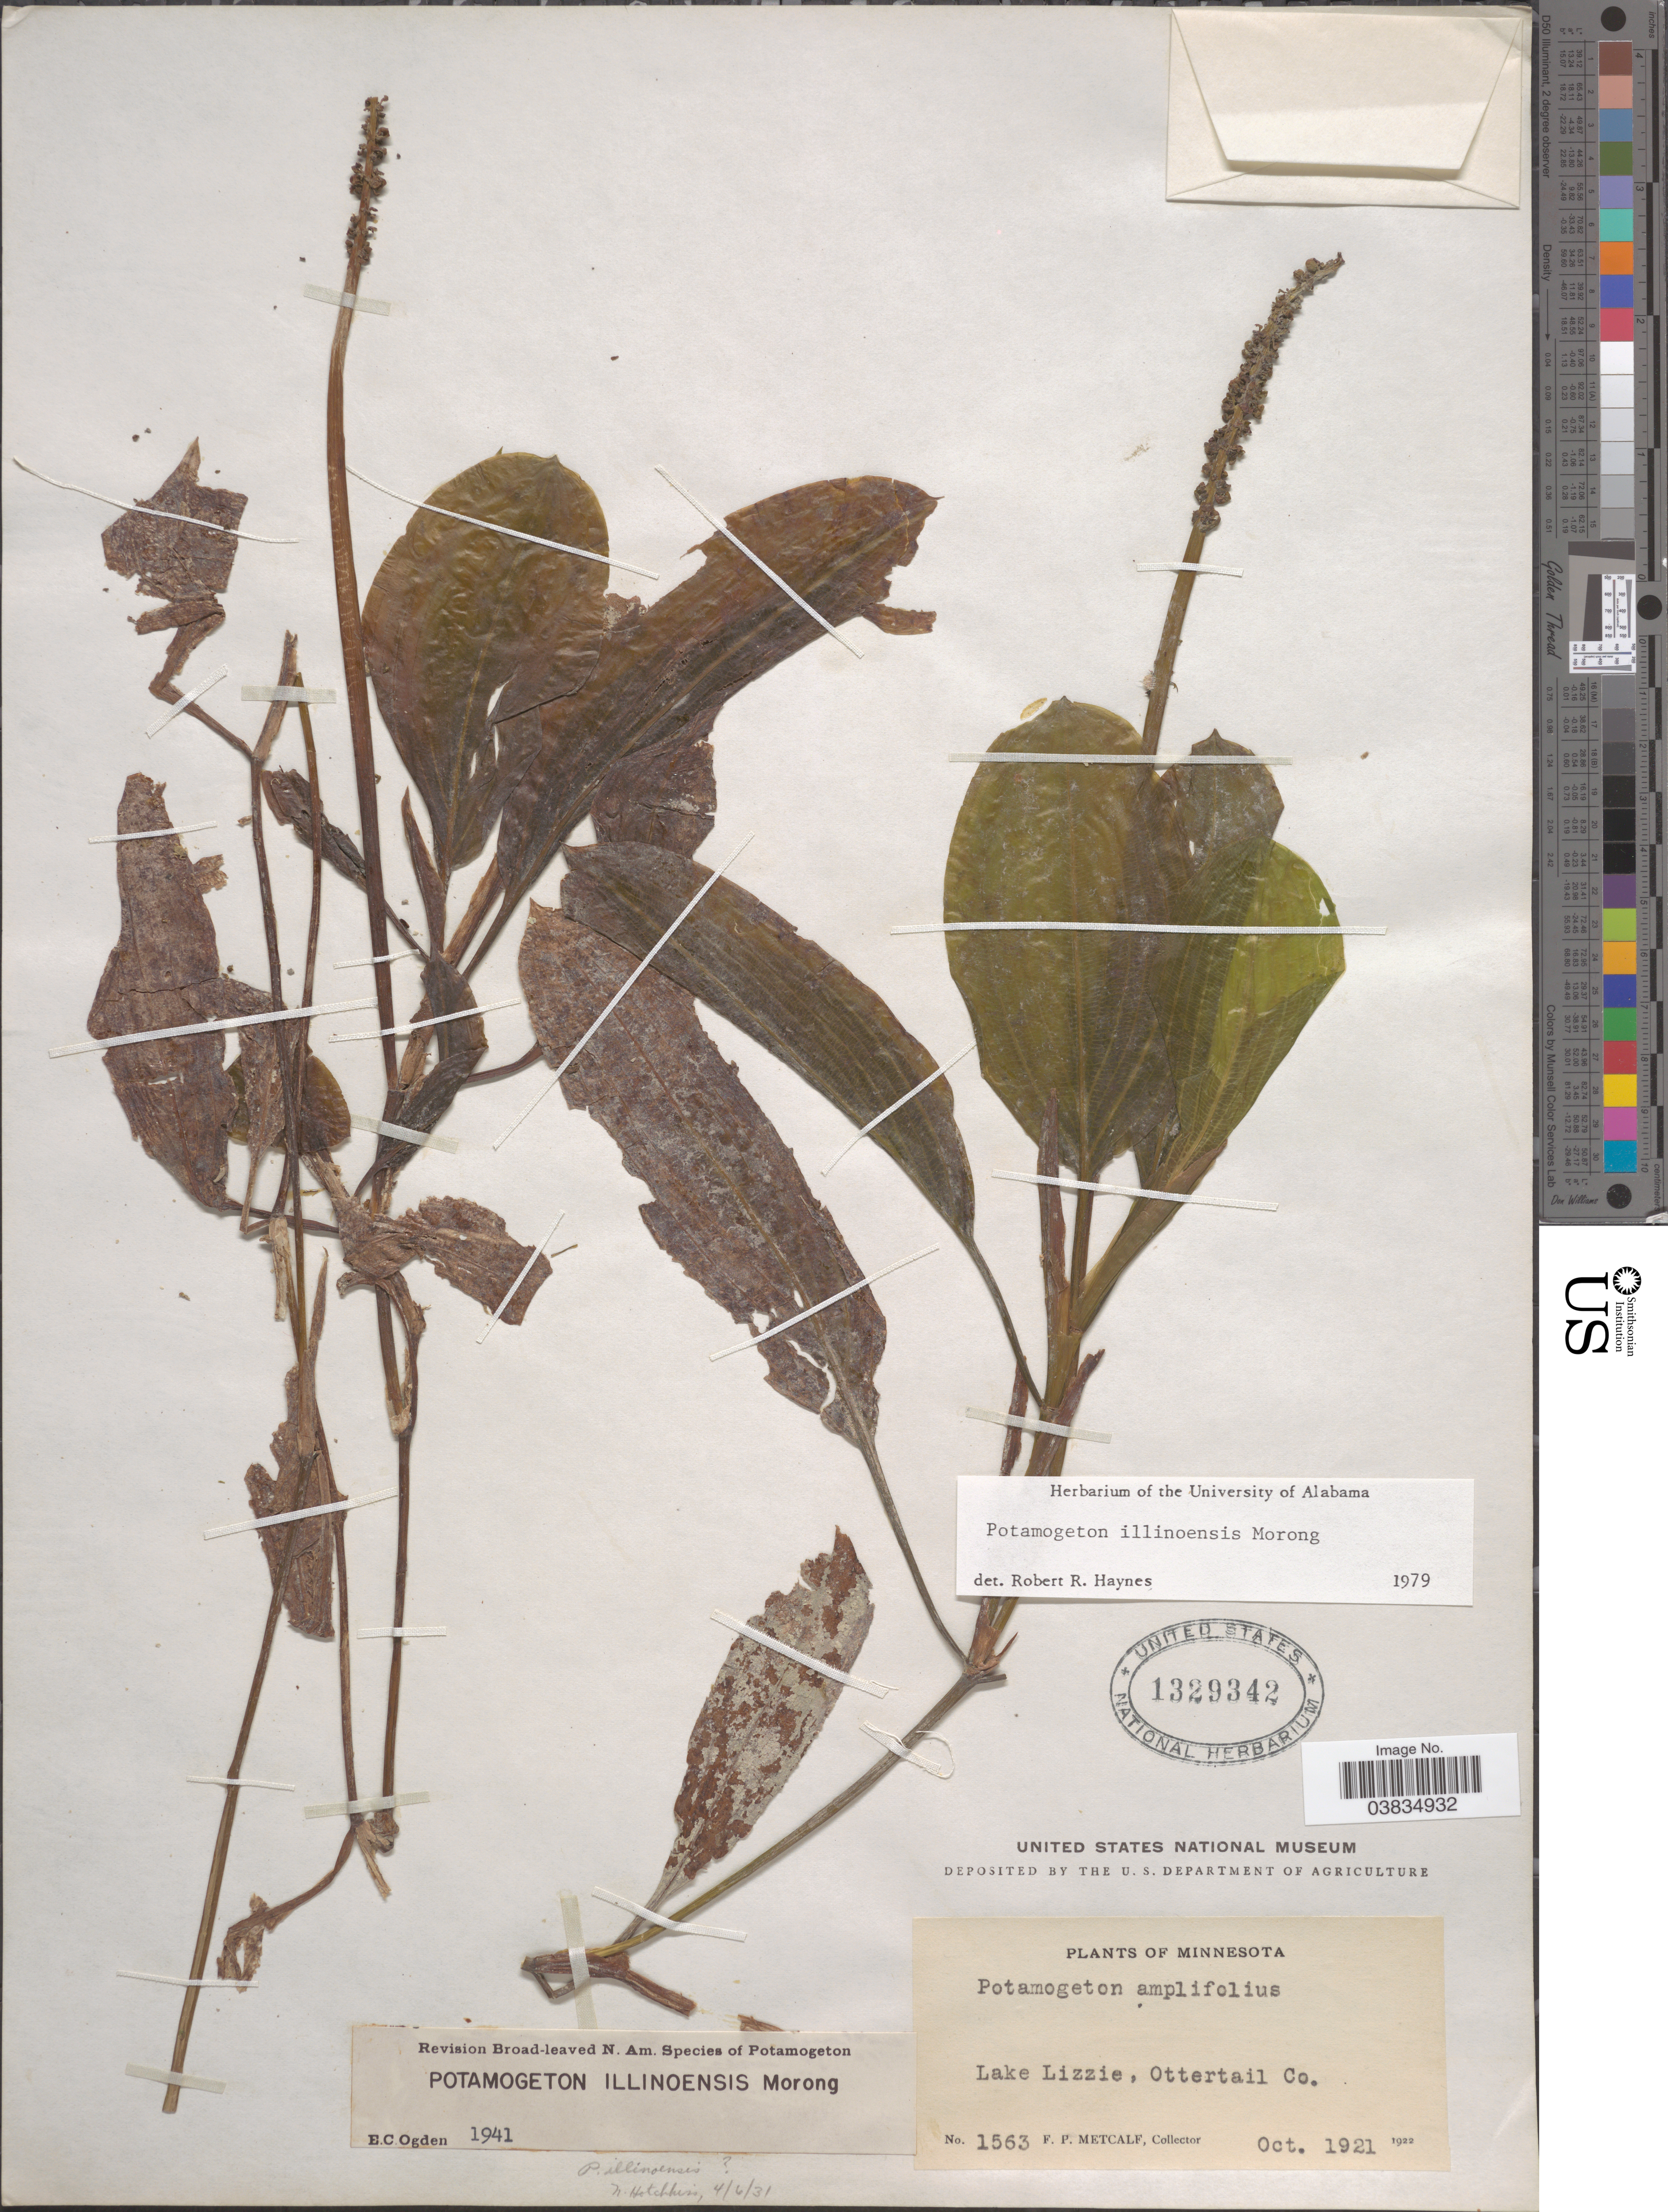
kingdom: Plantae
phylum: Tracheophyta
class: Liliopsida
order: Alismatales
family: Potamogetonaceae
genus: Potamogeton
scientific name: Potamogeton illinoensis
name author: Morong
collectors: F. Metcalf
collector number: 1563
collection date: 1921-10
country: United States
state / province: Minnesota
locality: Lake Lizzie, Ottertail Co.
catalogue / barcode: US 1329342